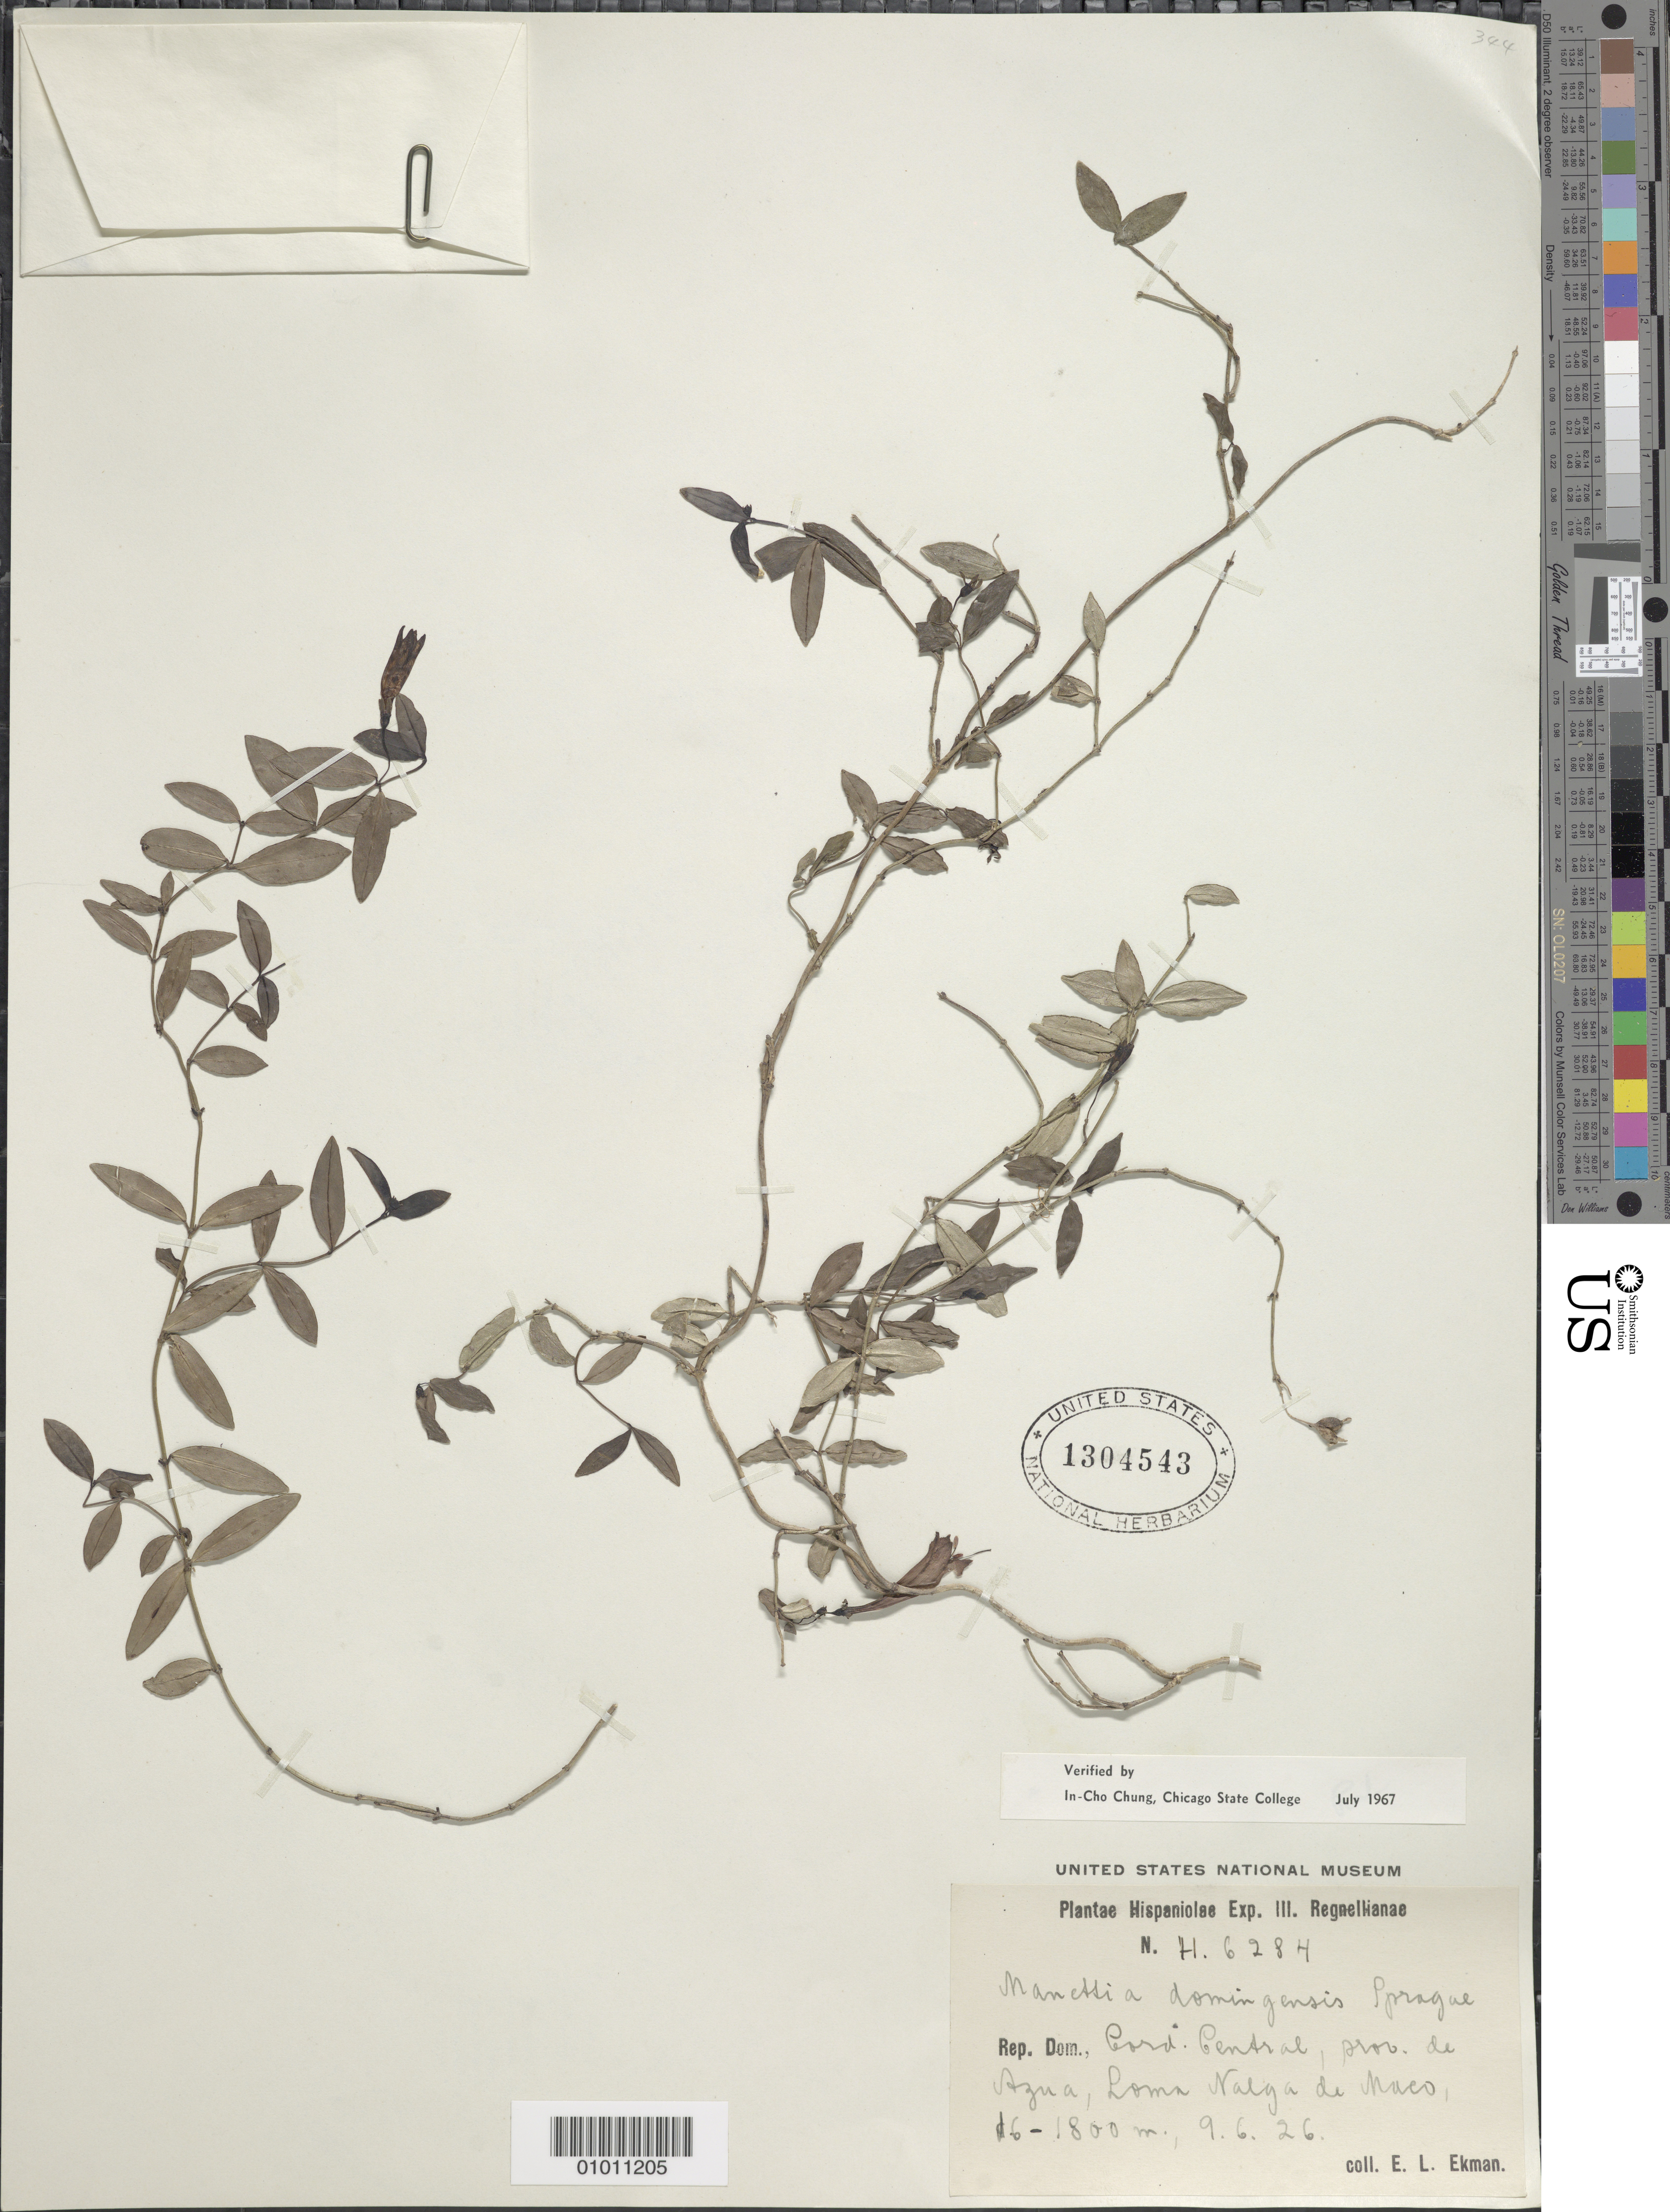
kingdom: Plantae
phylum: Tracheophyta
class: Magnoliopsida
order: Gentianales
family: Rubiaceae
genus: Manettia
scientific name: Manettia domingensis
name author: Sprague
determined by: Chung, I.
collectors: E. L. Ekman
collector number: H 6284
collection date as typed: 09 Jun 1926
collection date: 1926-06-09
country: Dominican Republic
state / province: Azua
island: Hispaniola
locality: Cordillera Central, Loma Nalga de Maco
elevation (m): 1600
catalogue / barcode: US 1304543